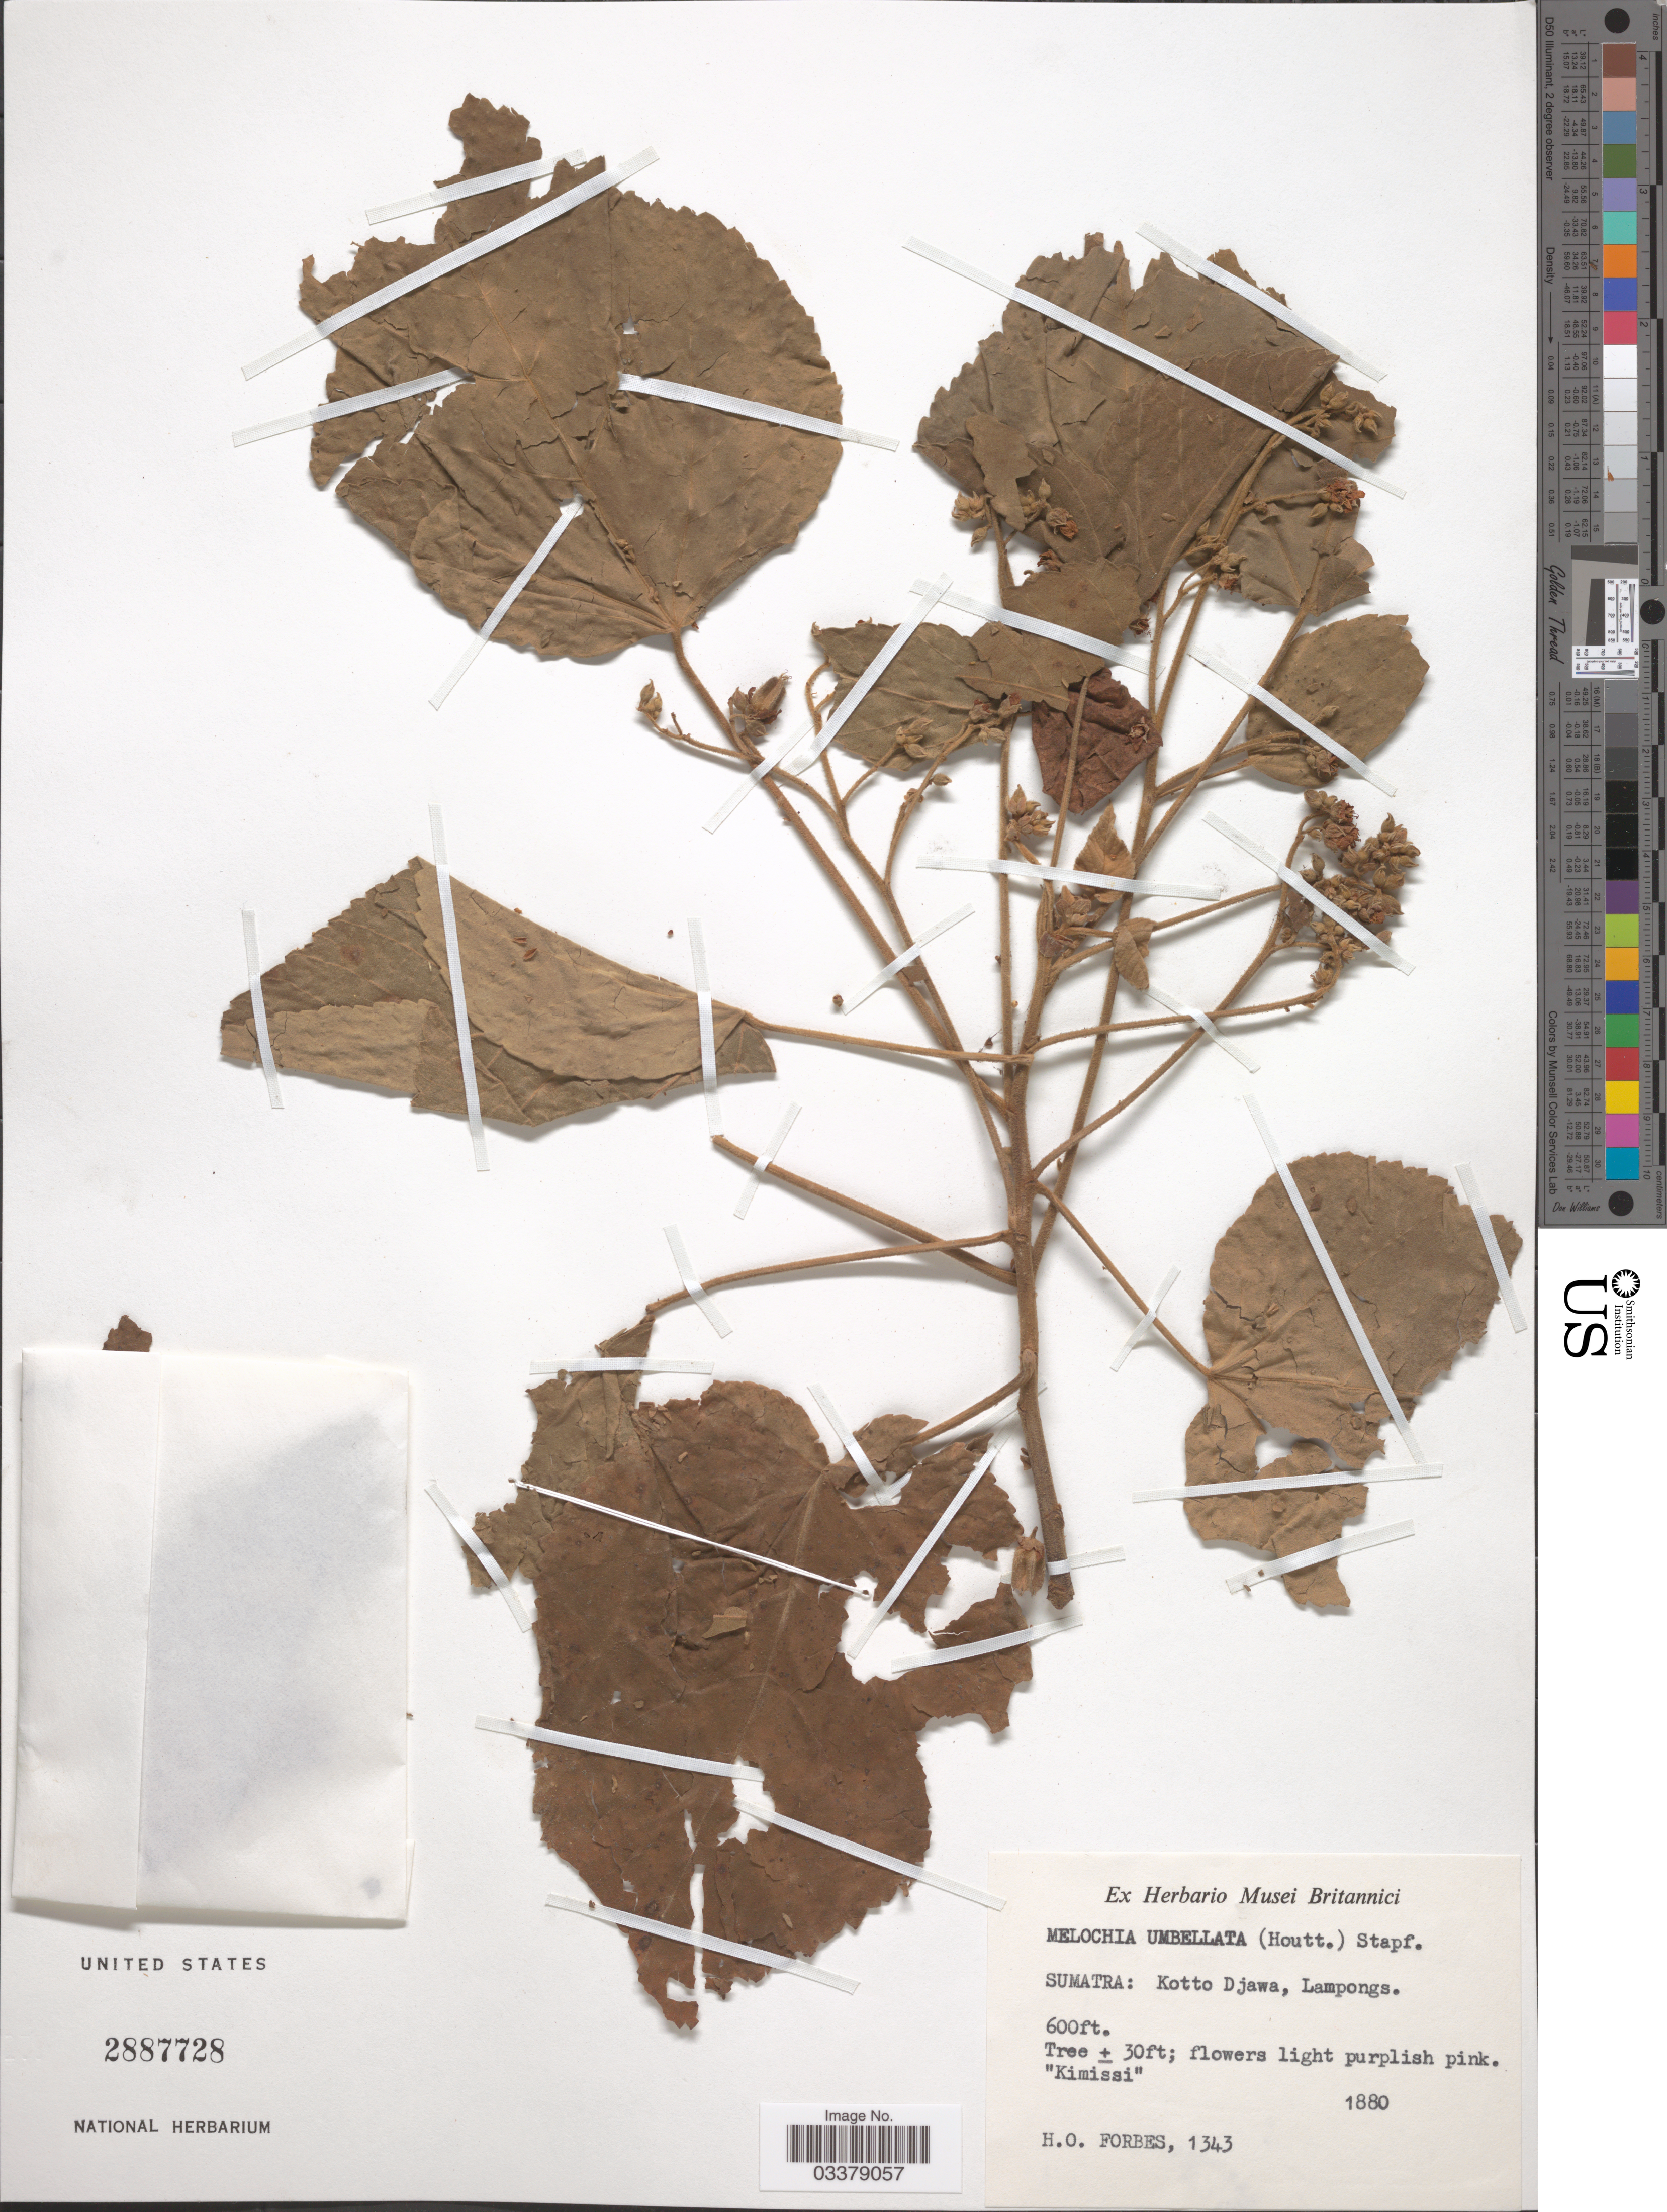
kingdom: Plantae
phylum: Tracheophyta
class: Magnoliopsida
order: Malvales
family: Malvaceae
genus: Melochia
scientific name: Melochia umbellata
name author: Stapf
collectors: H. O. Forbes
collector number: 1343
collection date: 1880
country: Indonesia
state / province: Sumatra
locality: Kotto Djawa, Lampongs.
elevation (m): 183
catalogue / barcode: US 2887728